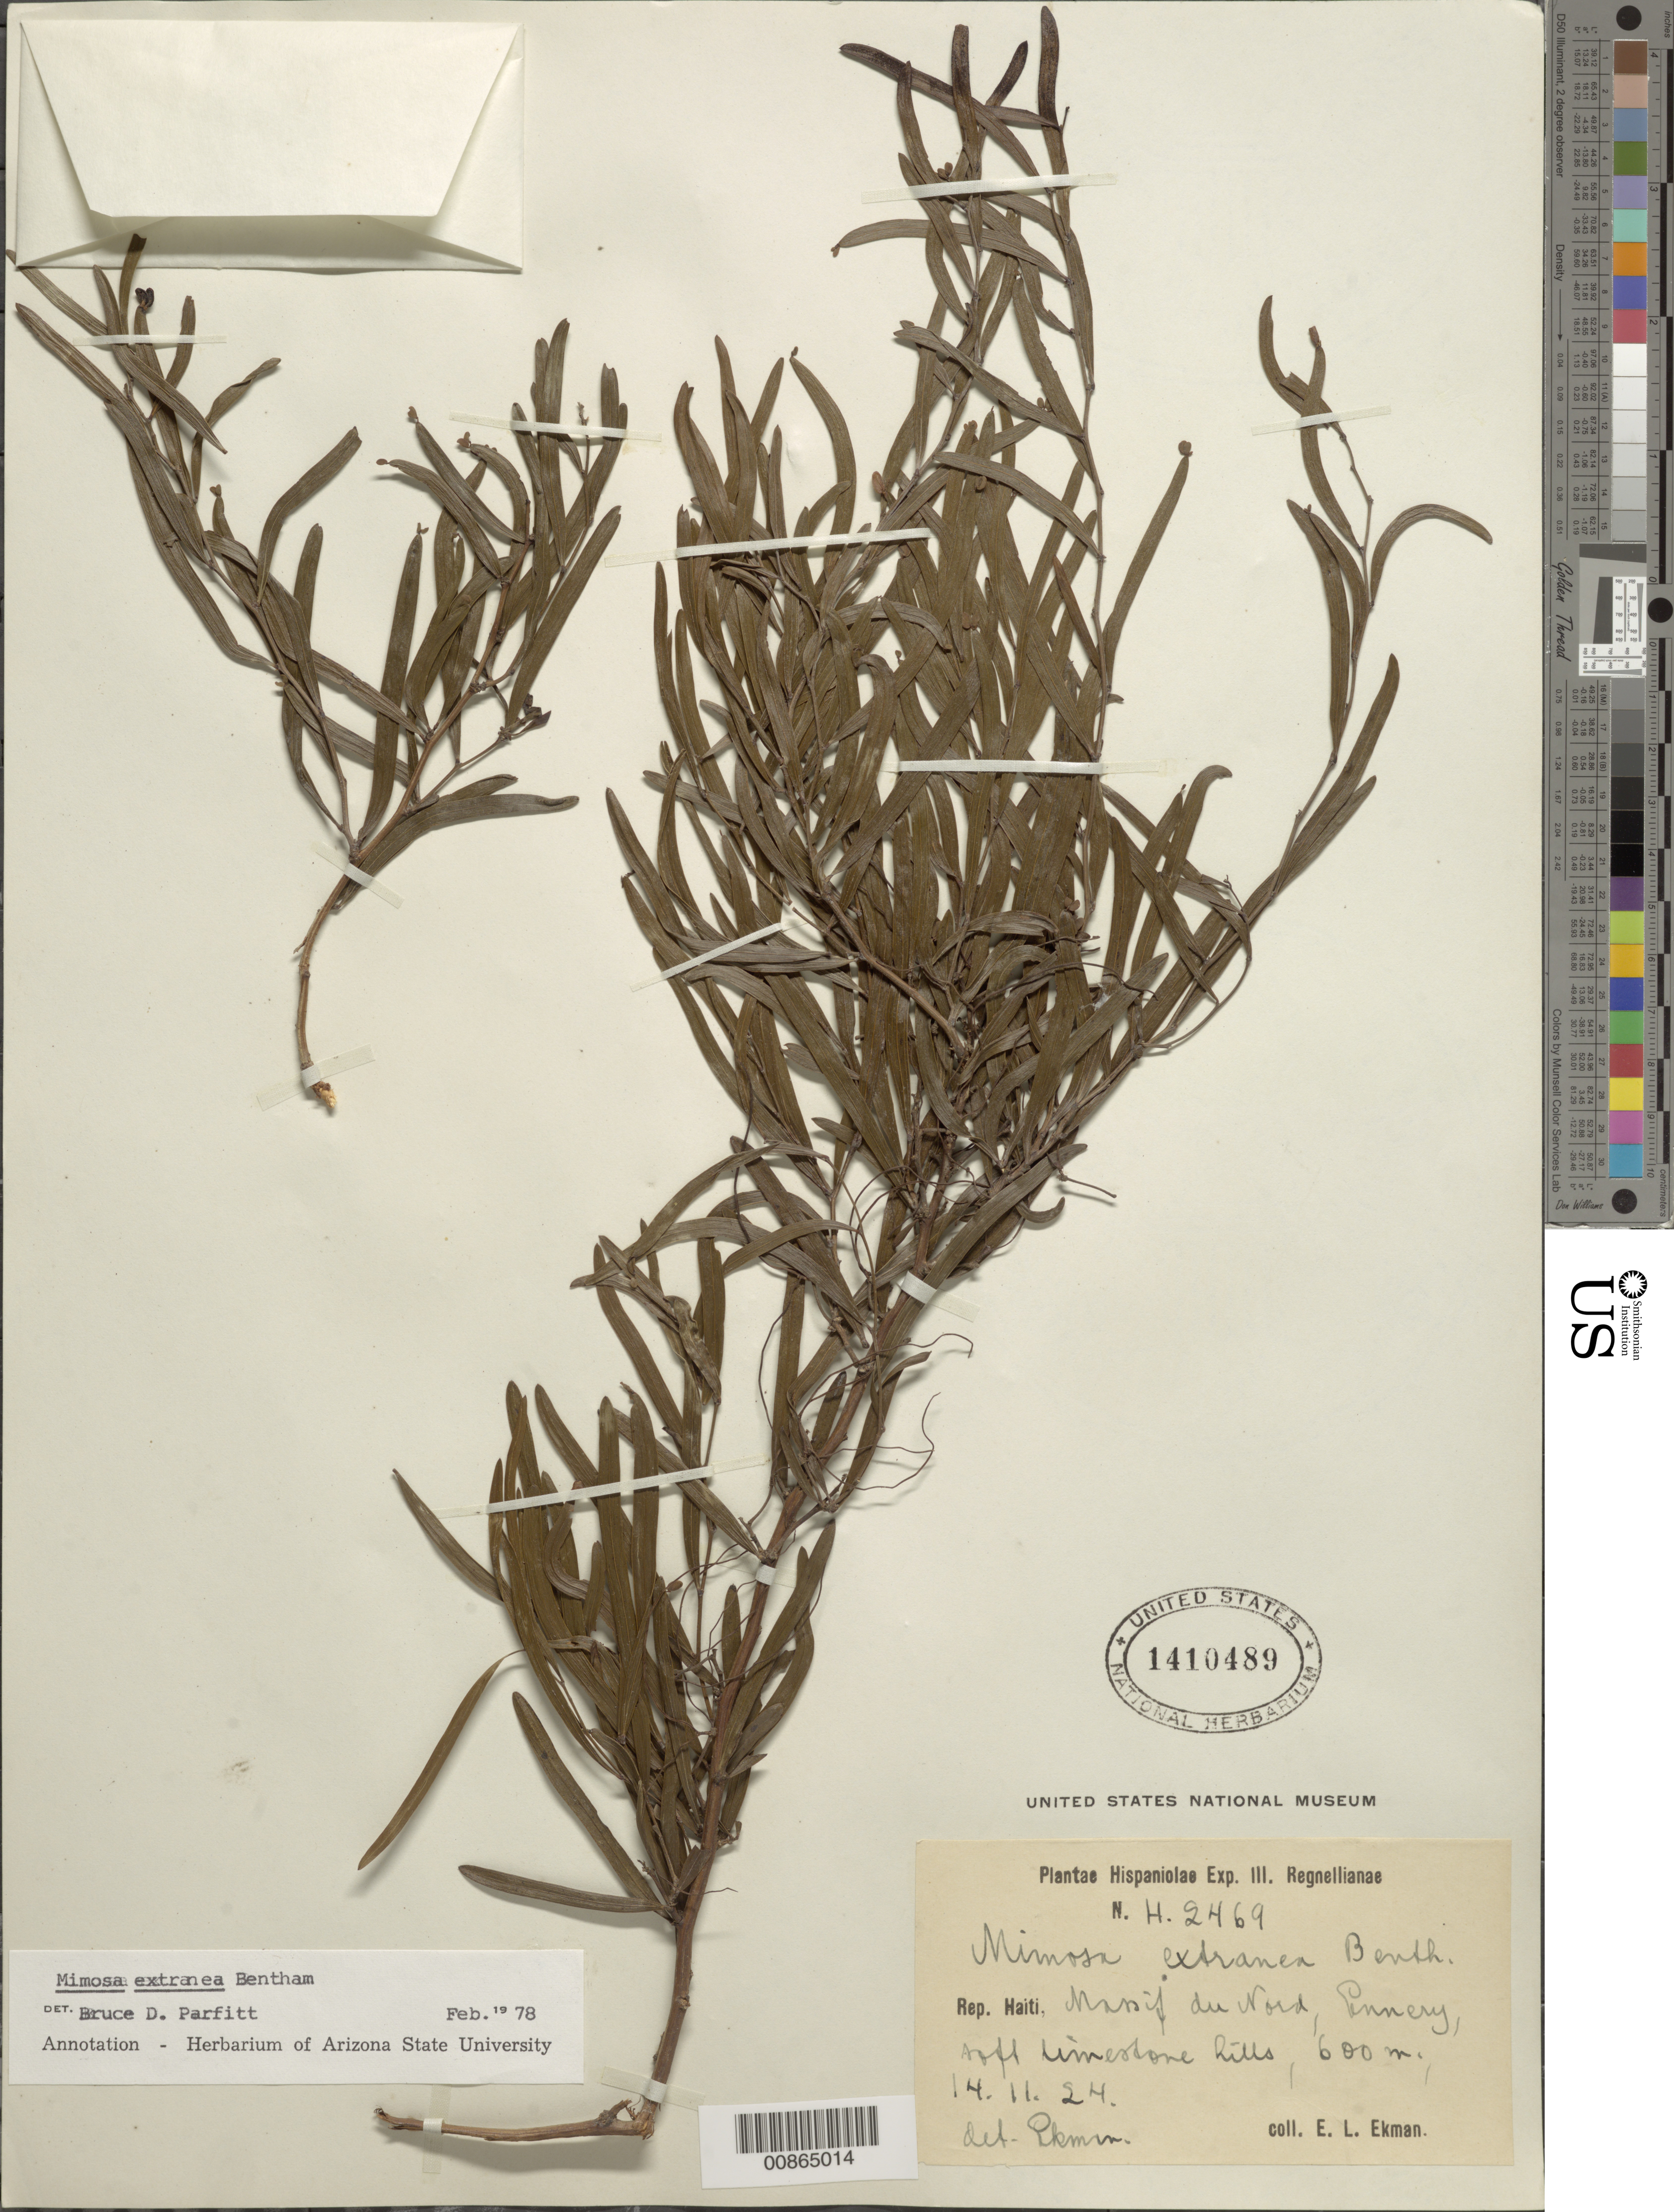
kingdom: Plantae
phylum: Tracheophyta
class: Magnoliopsida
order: Fabales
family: Fabaceae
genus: Mimosa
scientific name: Mimosa extranea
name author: Benth.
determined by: Parfitt, B. D., (ASU), Arizona State University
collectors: E. L. Ekman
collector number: H 2469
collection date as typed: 14 Nov 1924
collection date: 1924-11-14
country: Haiti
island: Hispaniola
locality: Massif du Nord, Ennery.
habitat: Soft limestone hills.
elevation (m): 600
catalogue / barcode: US 1410489